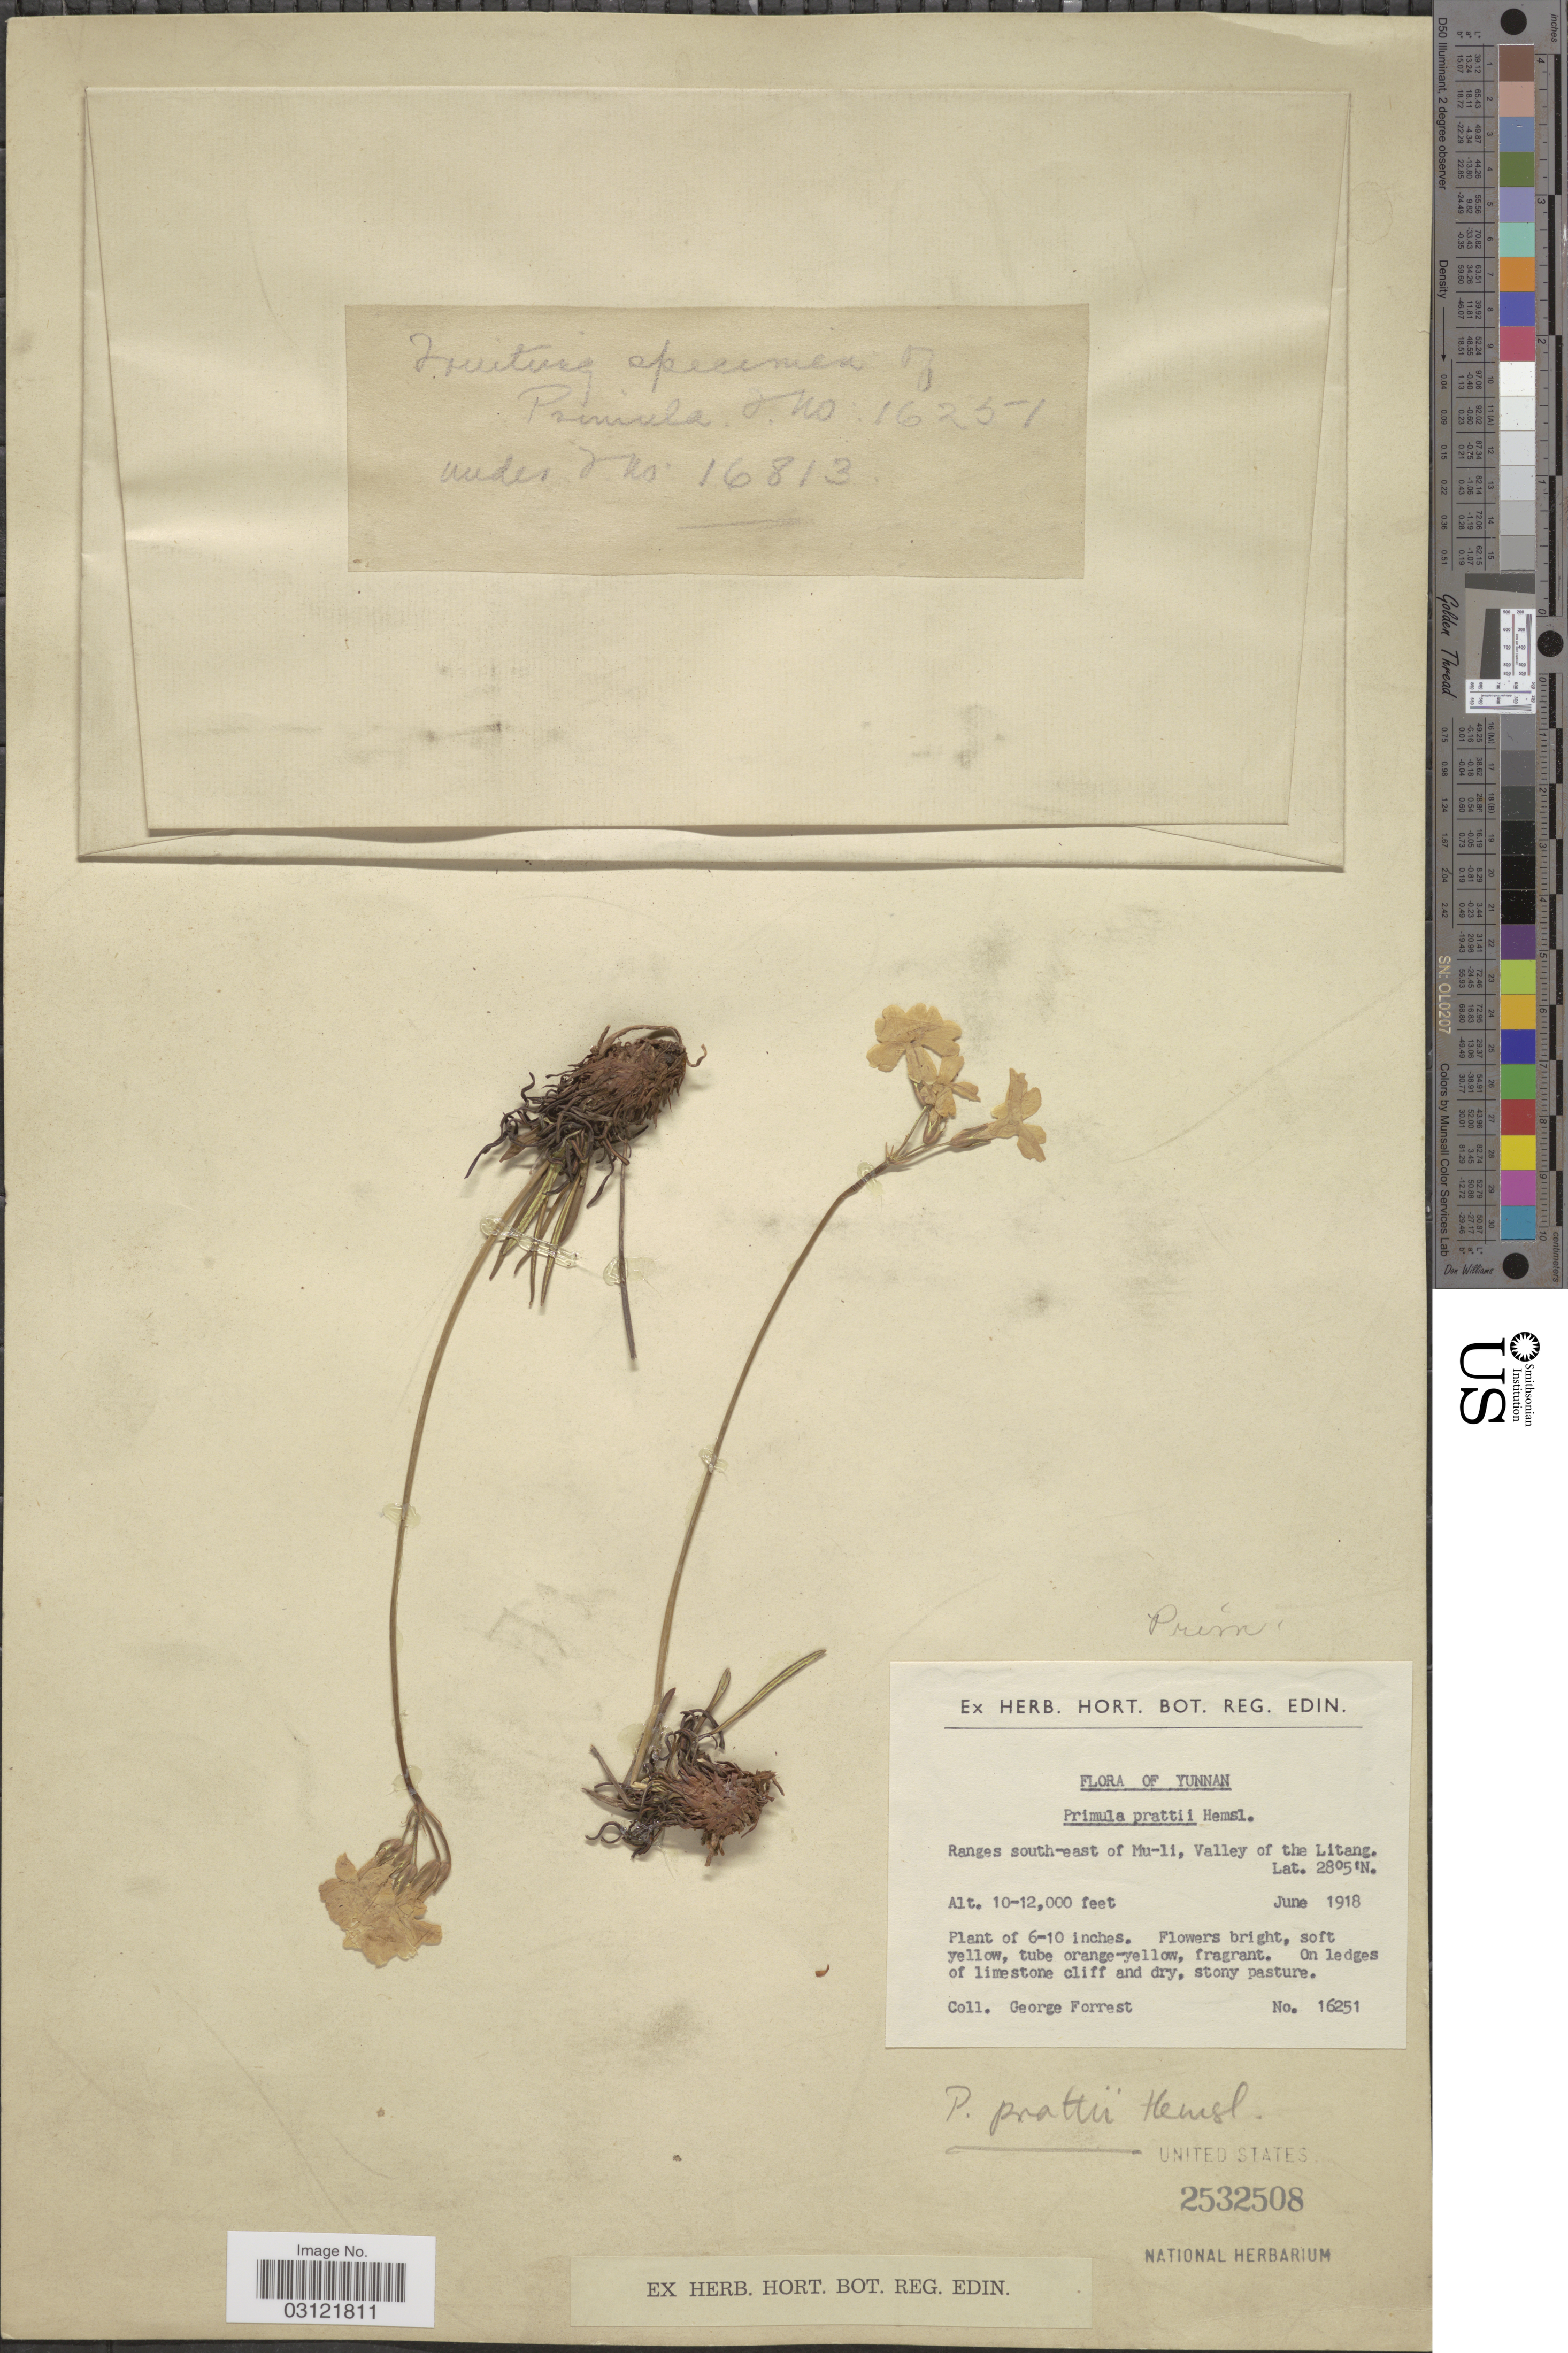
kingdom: Plantae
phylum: Tracheophyta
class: Magnoliopsida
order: Ericales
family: Primulaceae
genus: Primula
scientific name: Primula prattii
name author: Hemsl.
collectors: G. Forrest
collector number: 16251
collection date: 1918-06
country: China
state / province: Yunnan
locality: Ranges south-east of Mu-li, Valley of the Litang.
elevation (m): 3048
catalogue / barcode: US 2532508